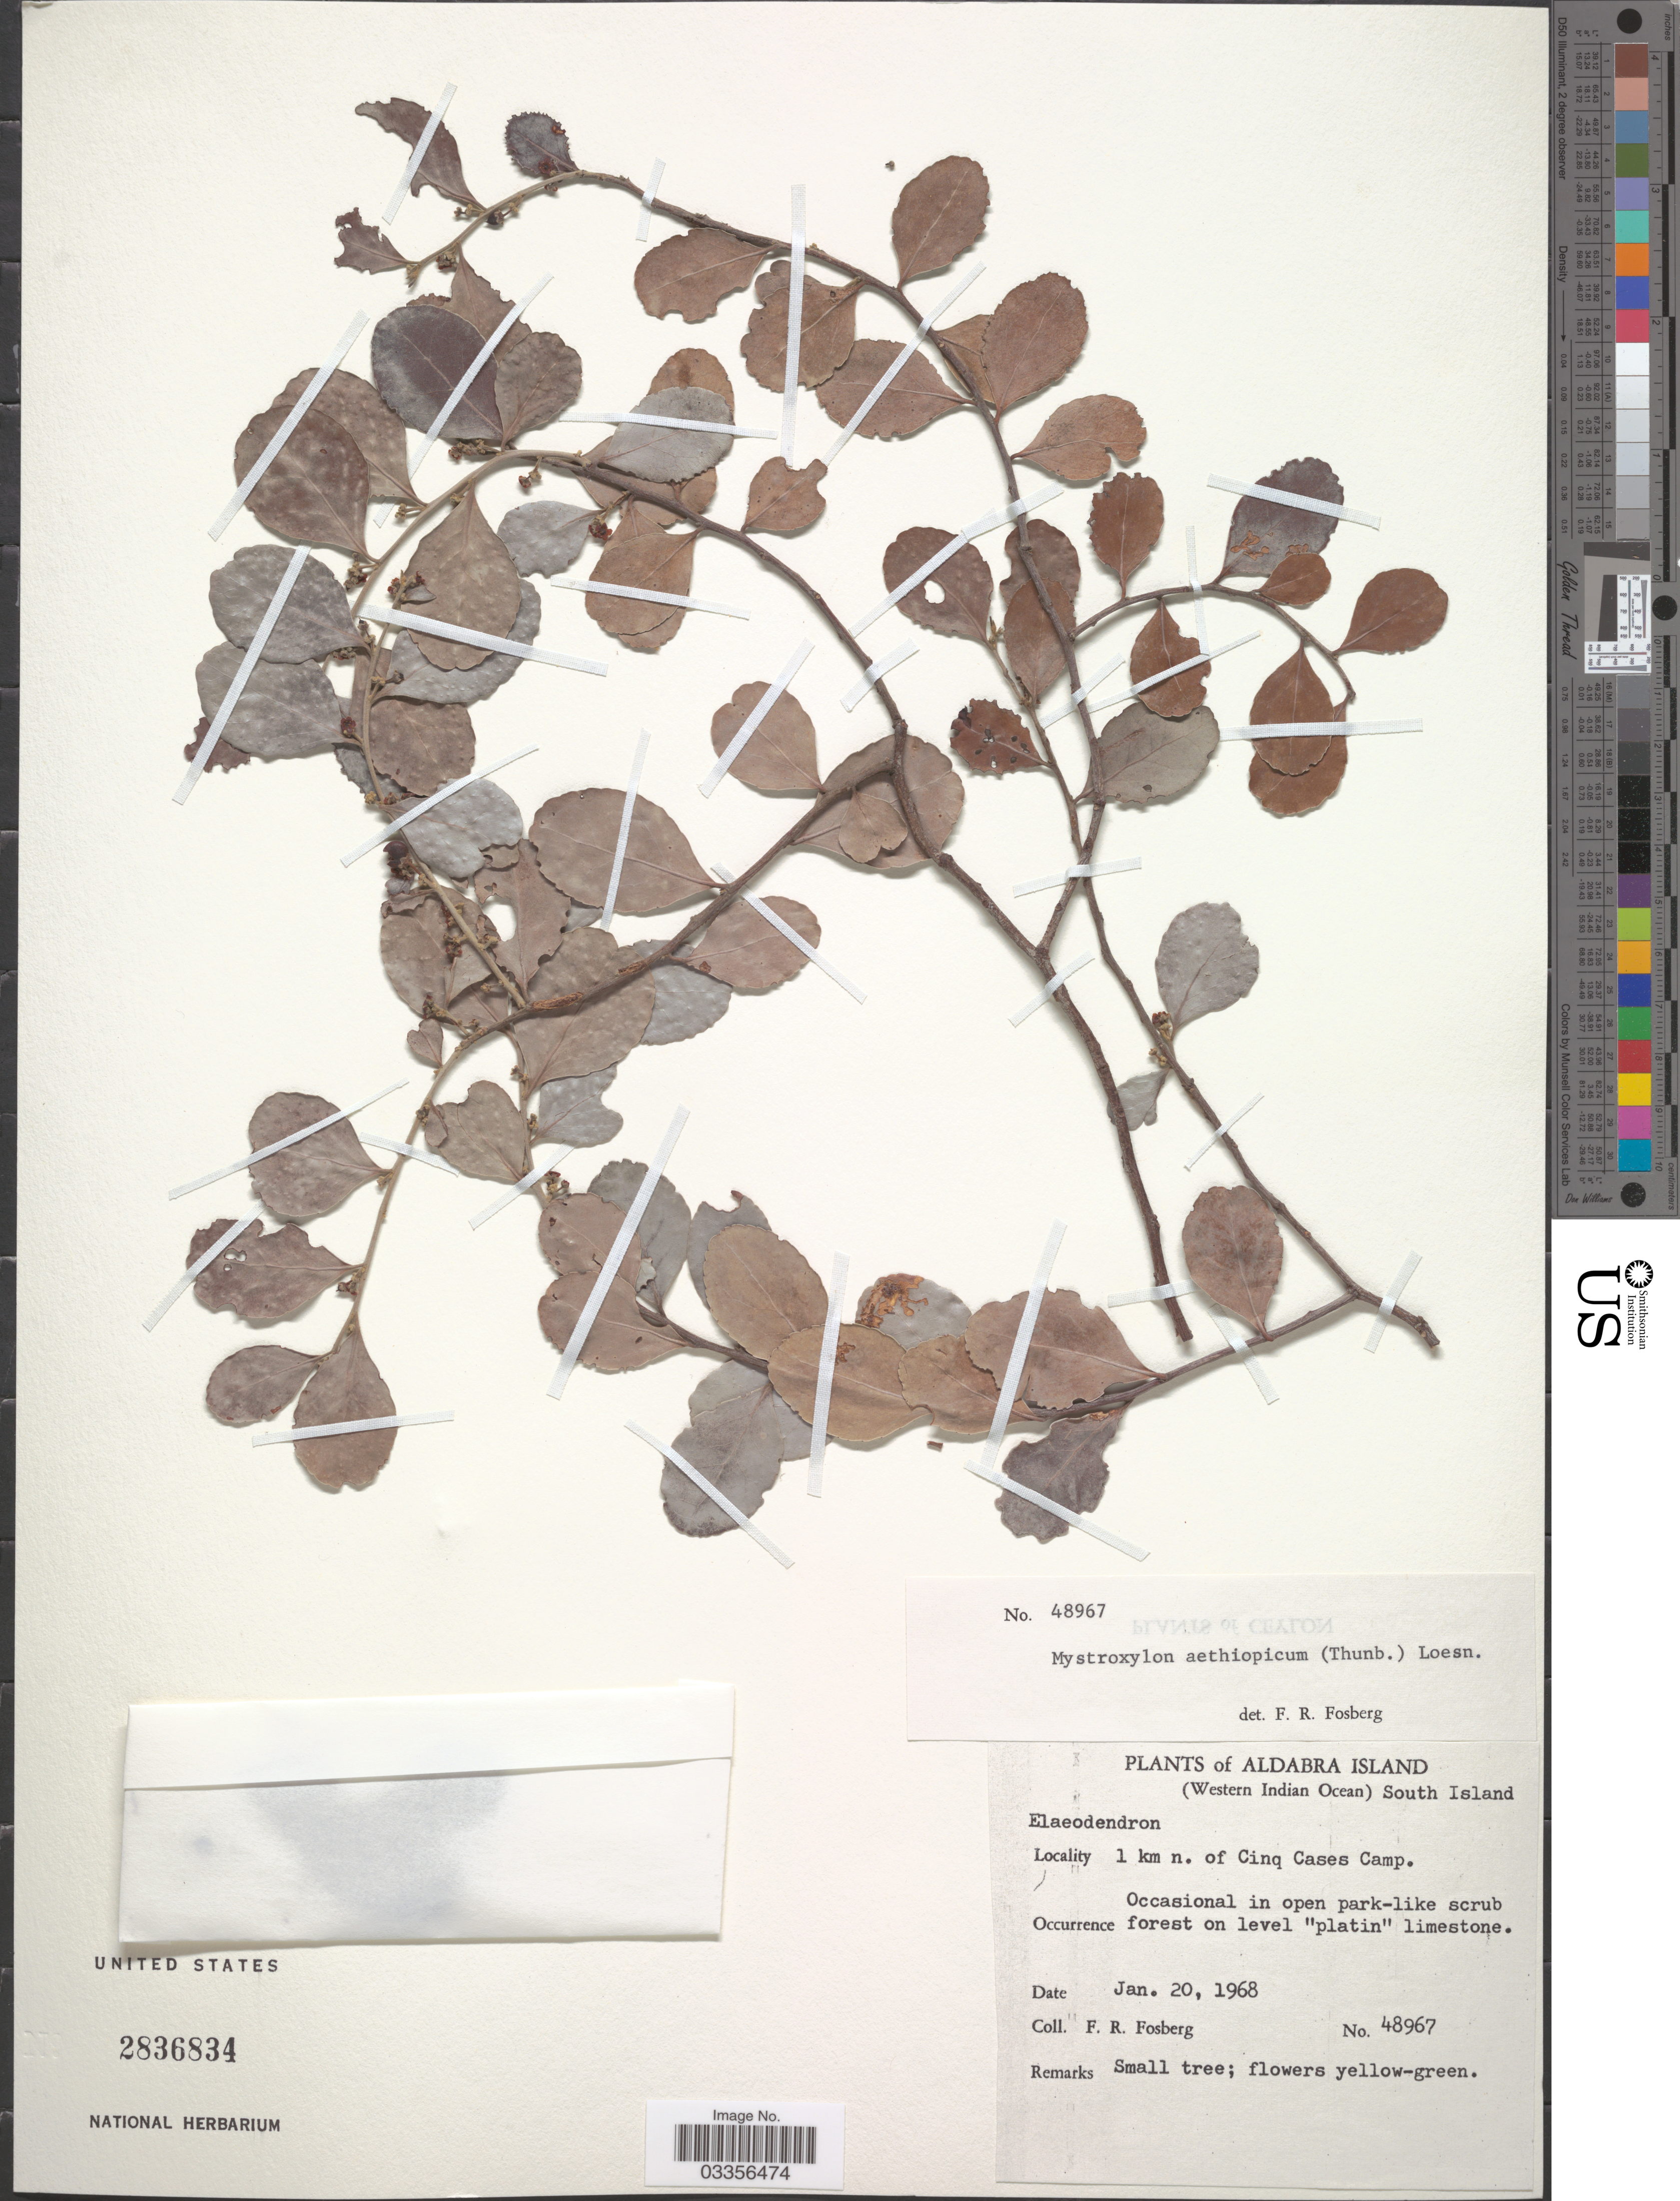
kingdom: Plantae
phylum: Tracheophyta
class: Magnoliopsida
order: Celastrales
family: Celastraceae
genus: Mystroxylon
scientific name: Mystroxylon aethiopicum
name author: (Thunb.) Loes.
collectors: F. R. Fosberg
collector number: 48967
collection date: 1968-01-20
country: Seychelles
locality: Aldabra Island (Western Indian Ocean) South Island, 1 km n. of Cinq Cases Camp.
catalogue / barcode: US 2836834